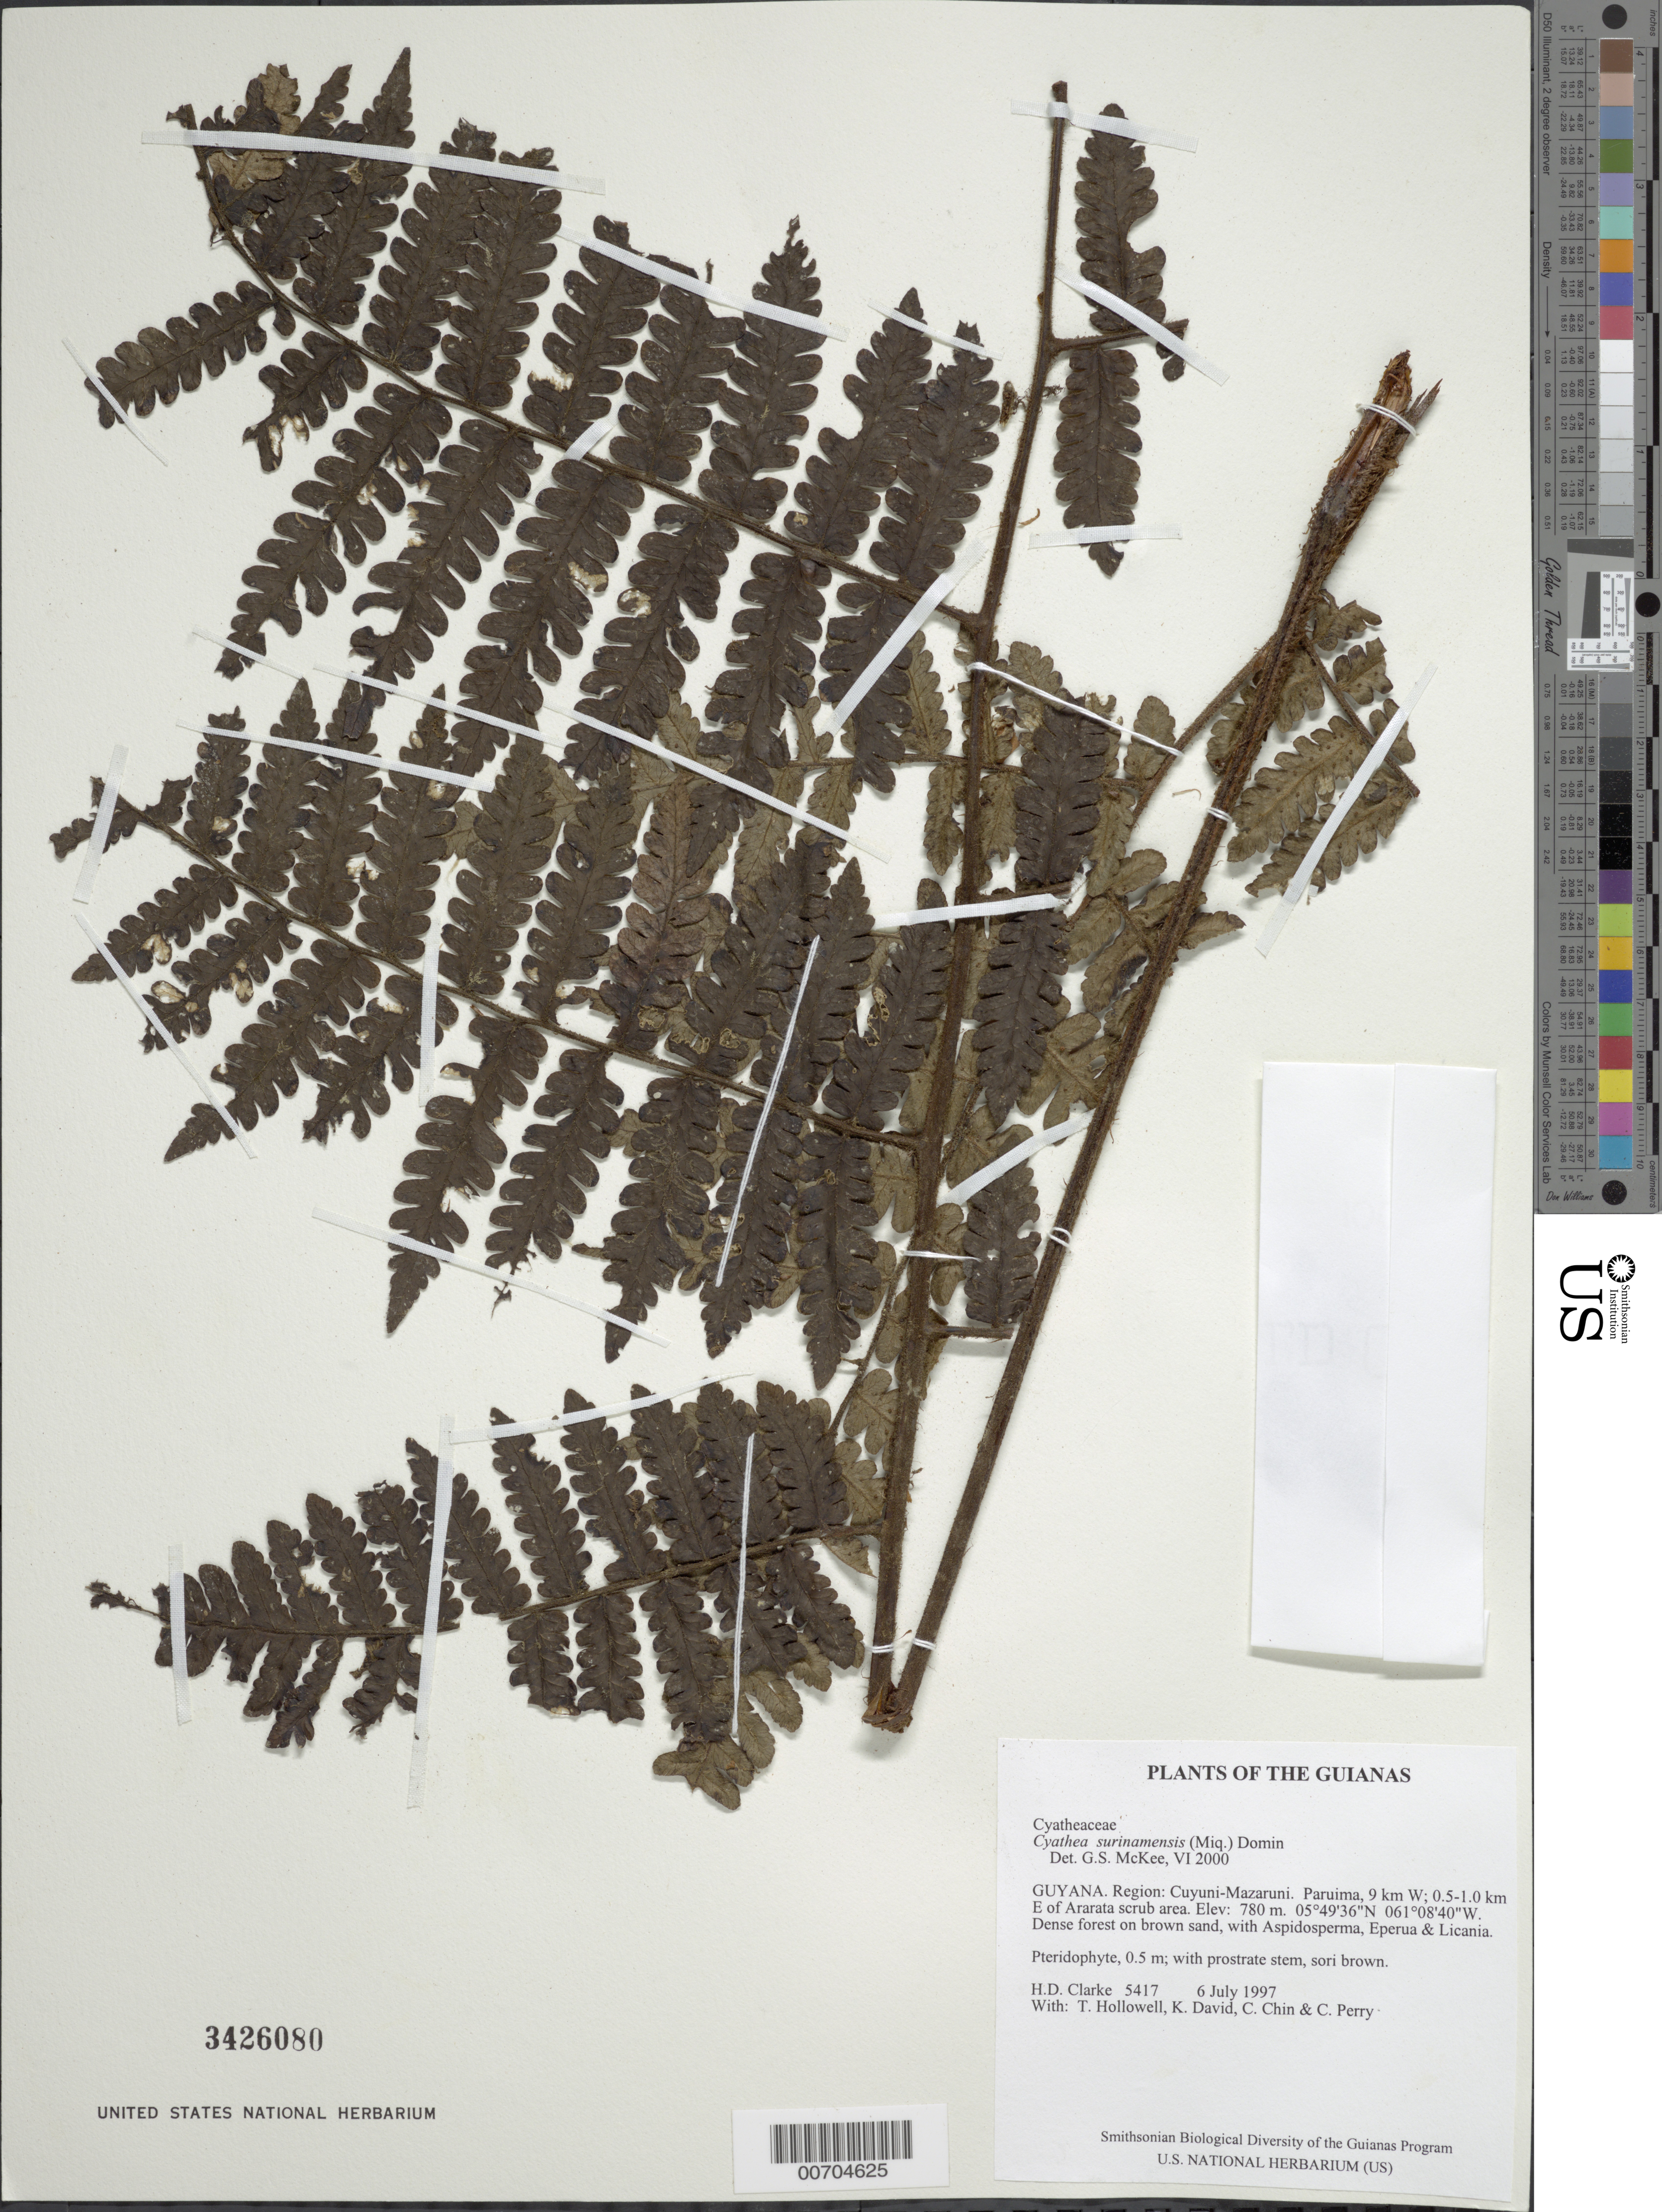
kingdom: Plantae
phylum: Tracheophyta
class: Polypodiopsida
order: Cyatheales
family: Cyatheaceae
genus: Cyathea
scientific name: Cyathea surinamensis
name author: (Miq.) Domin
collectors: H. D. Clarke, T. Hollowell, K. David, C. Chin & C. Perry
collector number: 5417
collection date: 1997-07-06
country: Guyana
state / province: Cuyuni-Mazaruni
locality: The Guianas, Paruima, 9 km W: 0.5-1.0 km E of Ararata scrub area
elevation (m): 780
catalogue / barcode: US 3426080